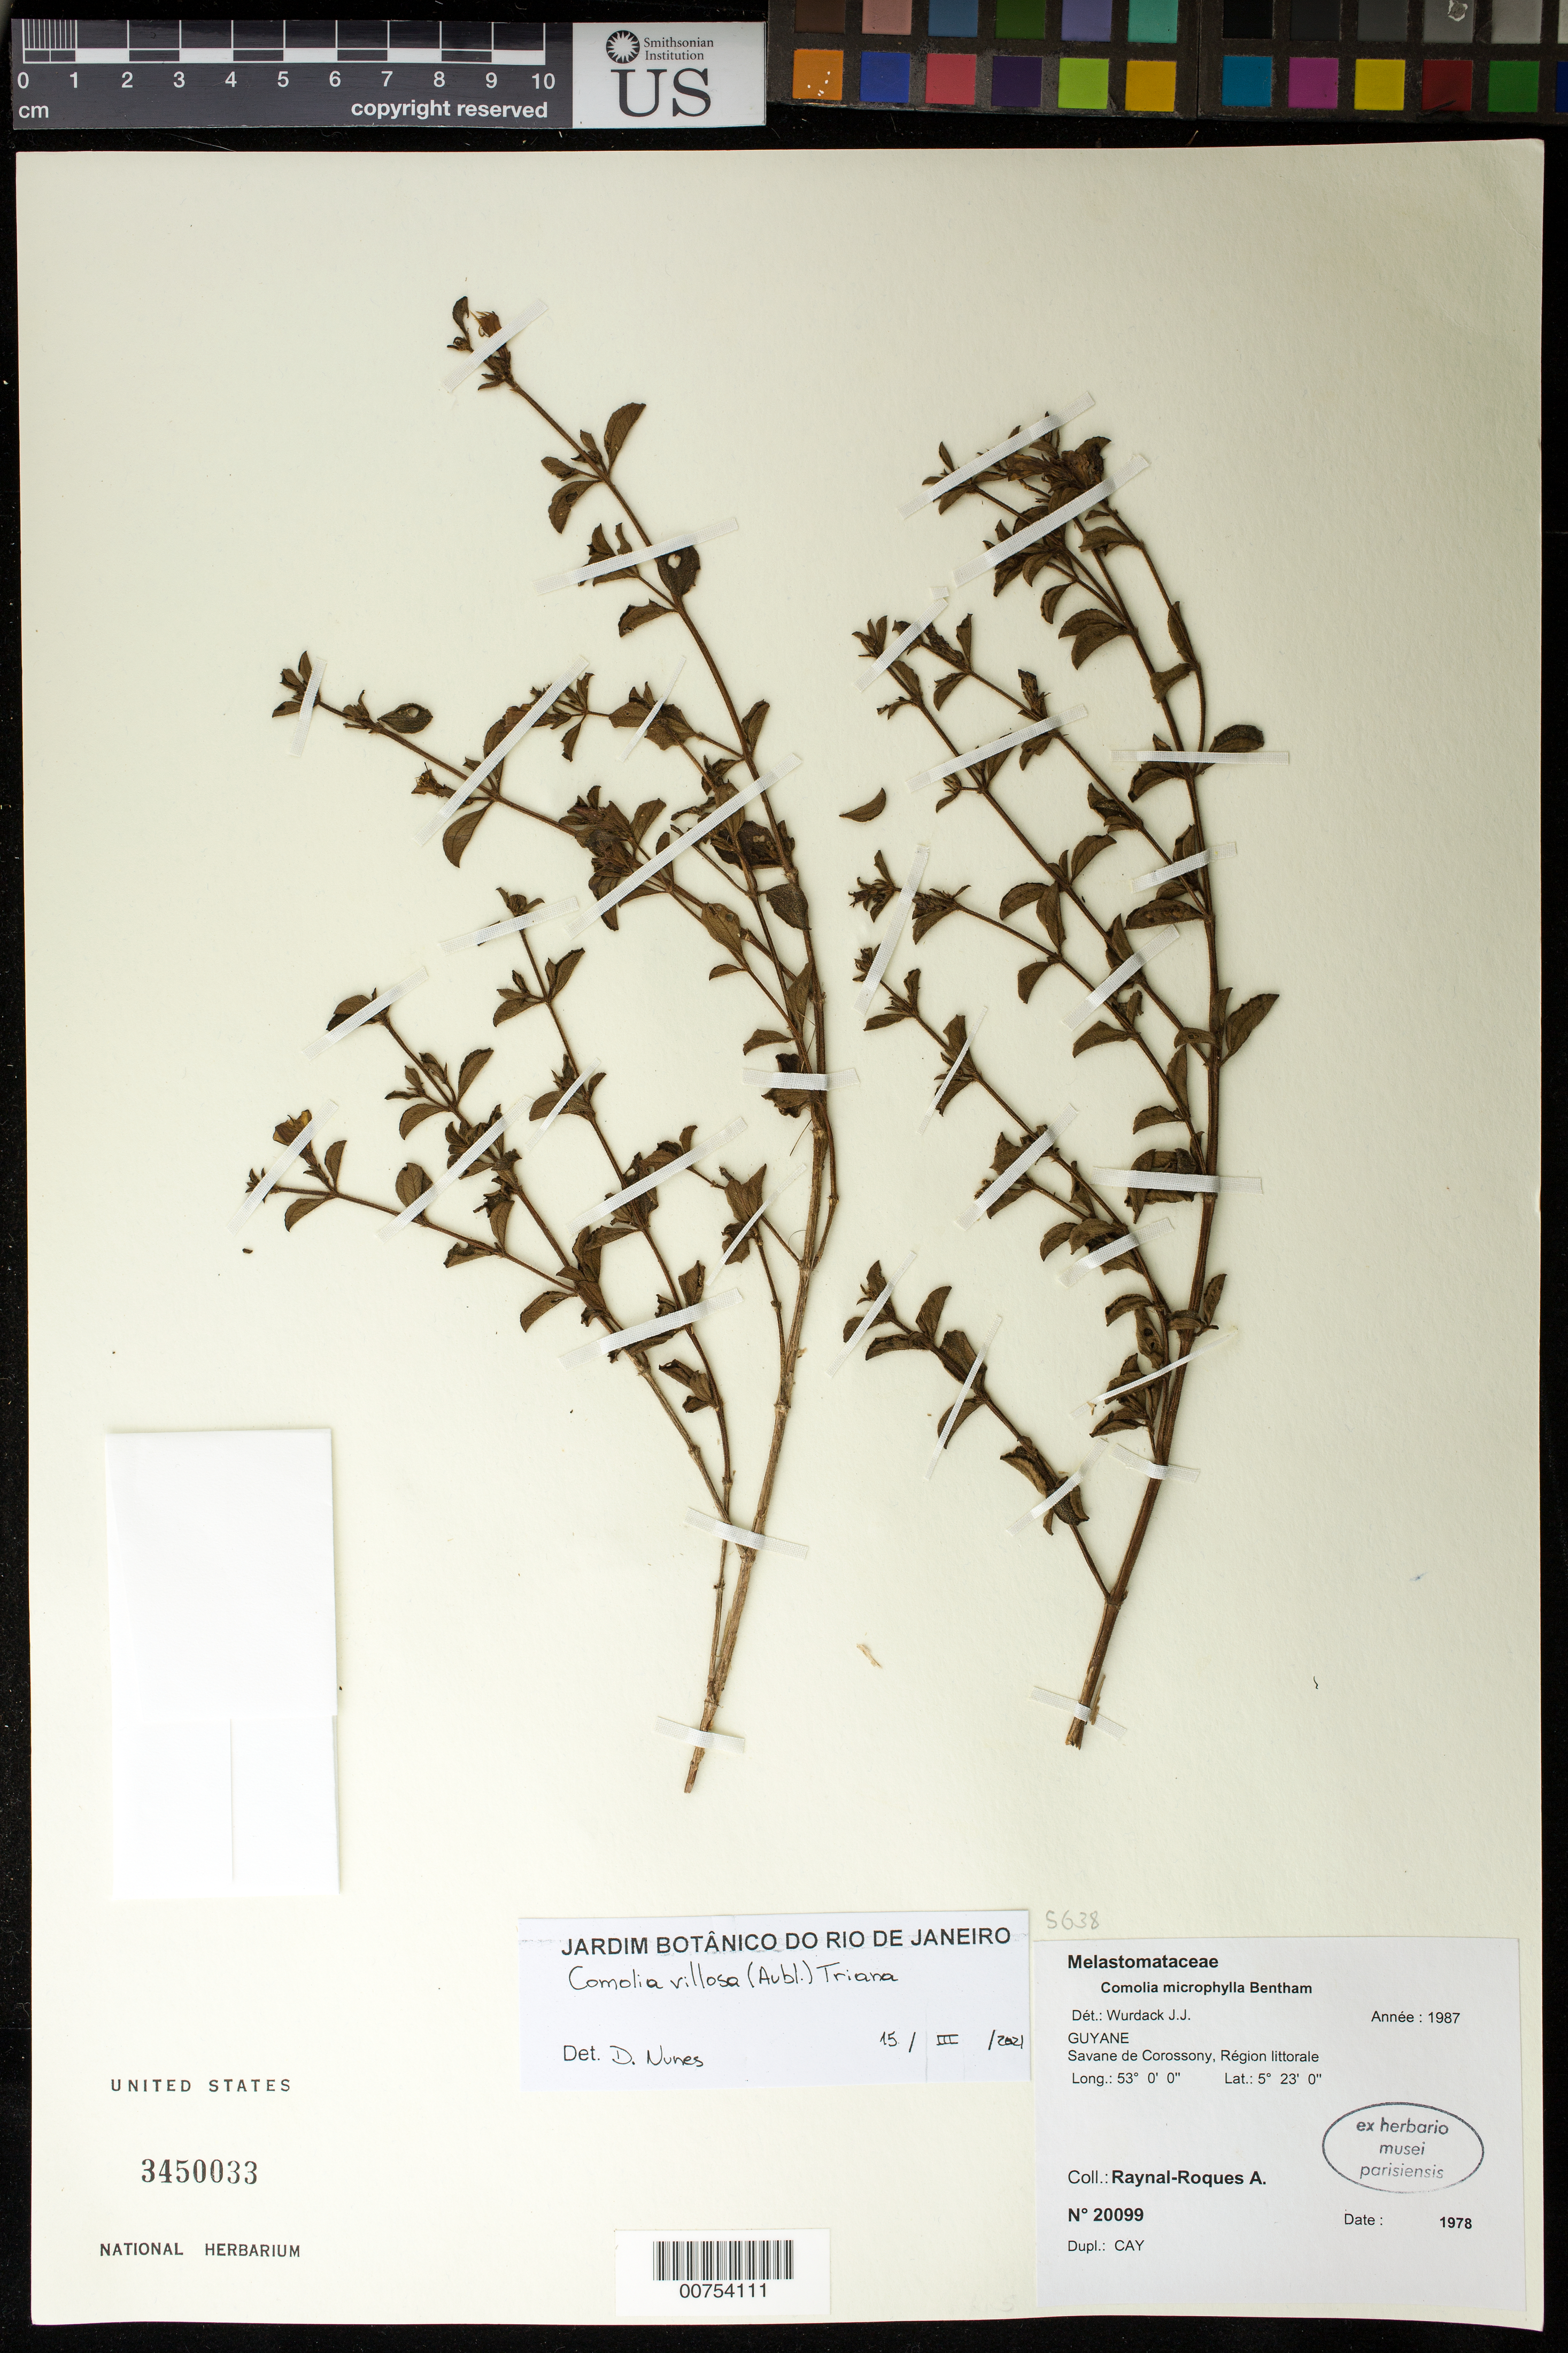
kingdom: Plantae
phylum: Tracheophyta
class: Magnoliopsida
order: Myrtales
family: Melastomataceae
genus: Comolia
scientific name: Comolia microphylla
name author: Benth.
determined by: Wurdack, John J., (US), US (UNITED STATES)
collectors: A. M. Raynal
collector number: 20099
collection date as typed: Feb-78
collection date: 1978-02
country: French Guiana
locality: Savane de Corossony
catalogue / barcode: US 3450033